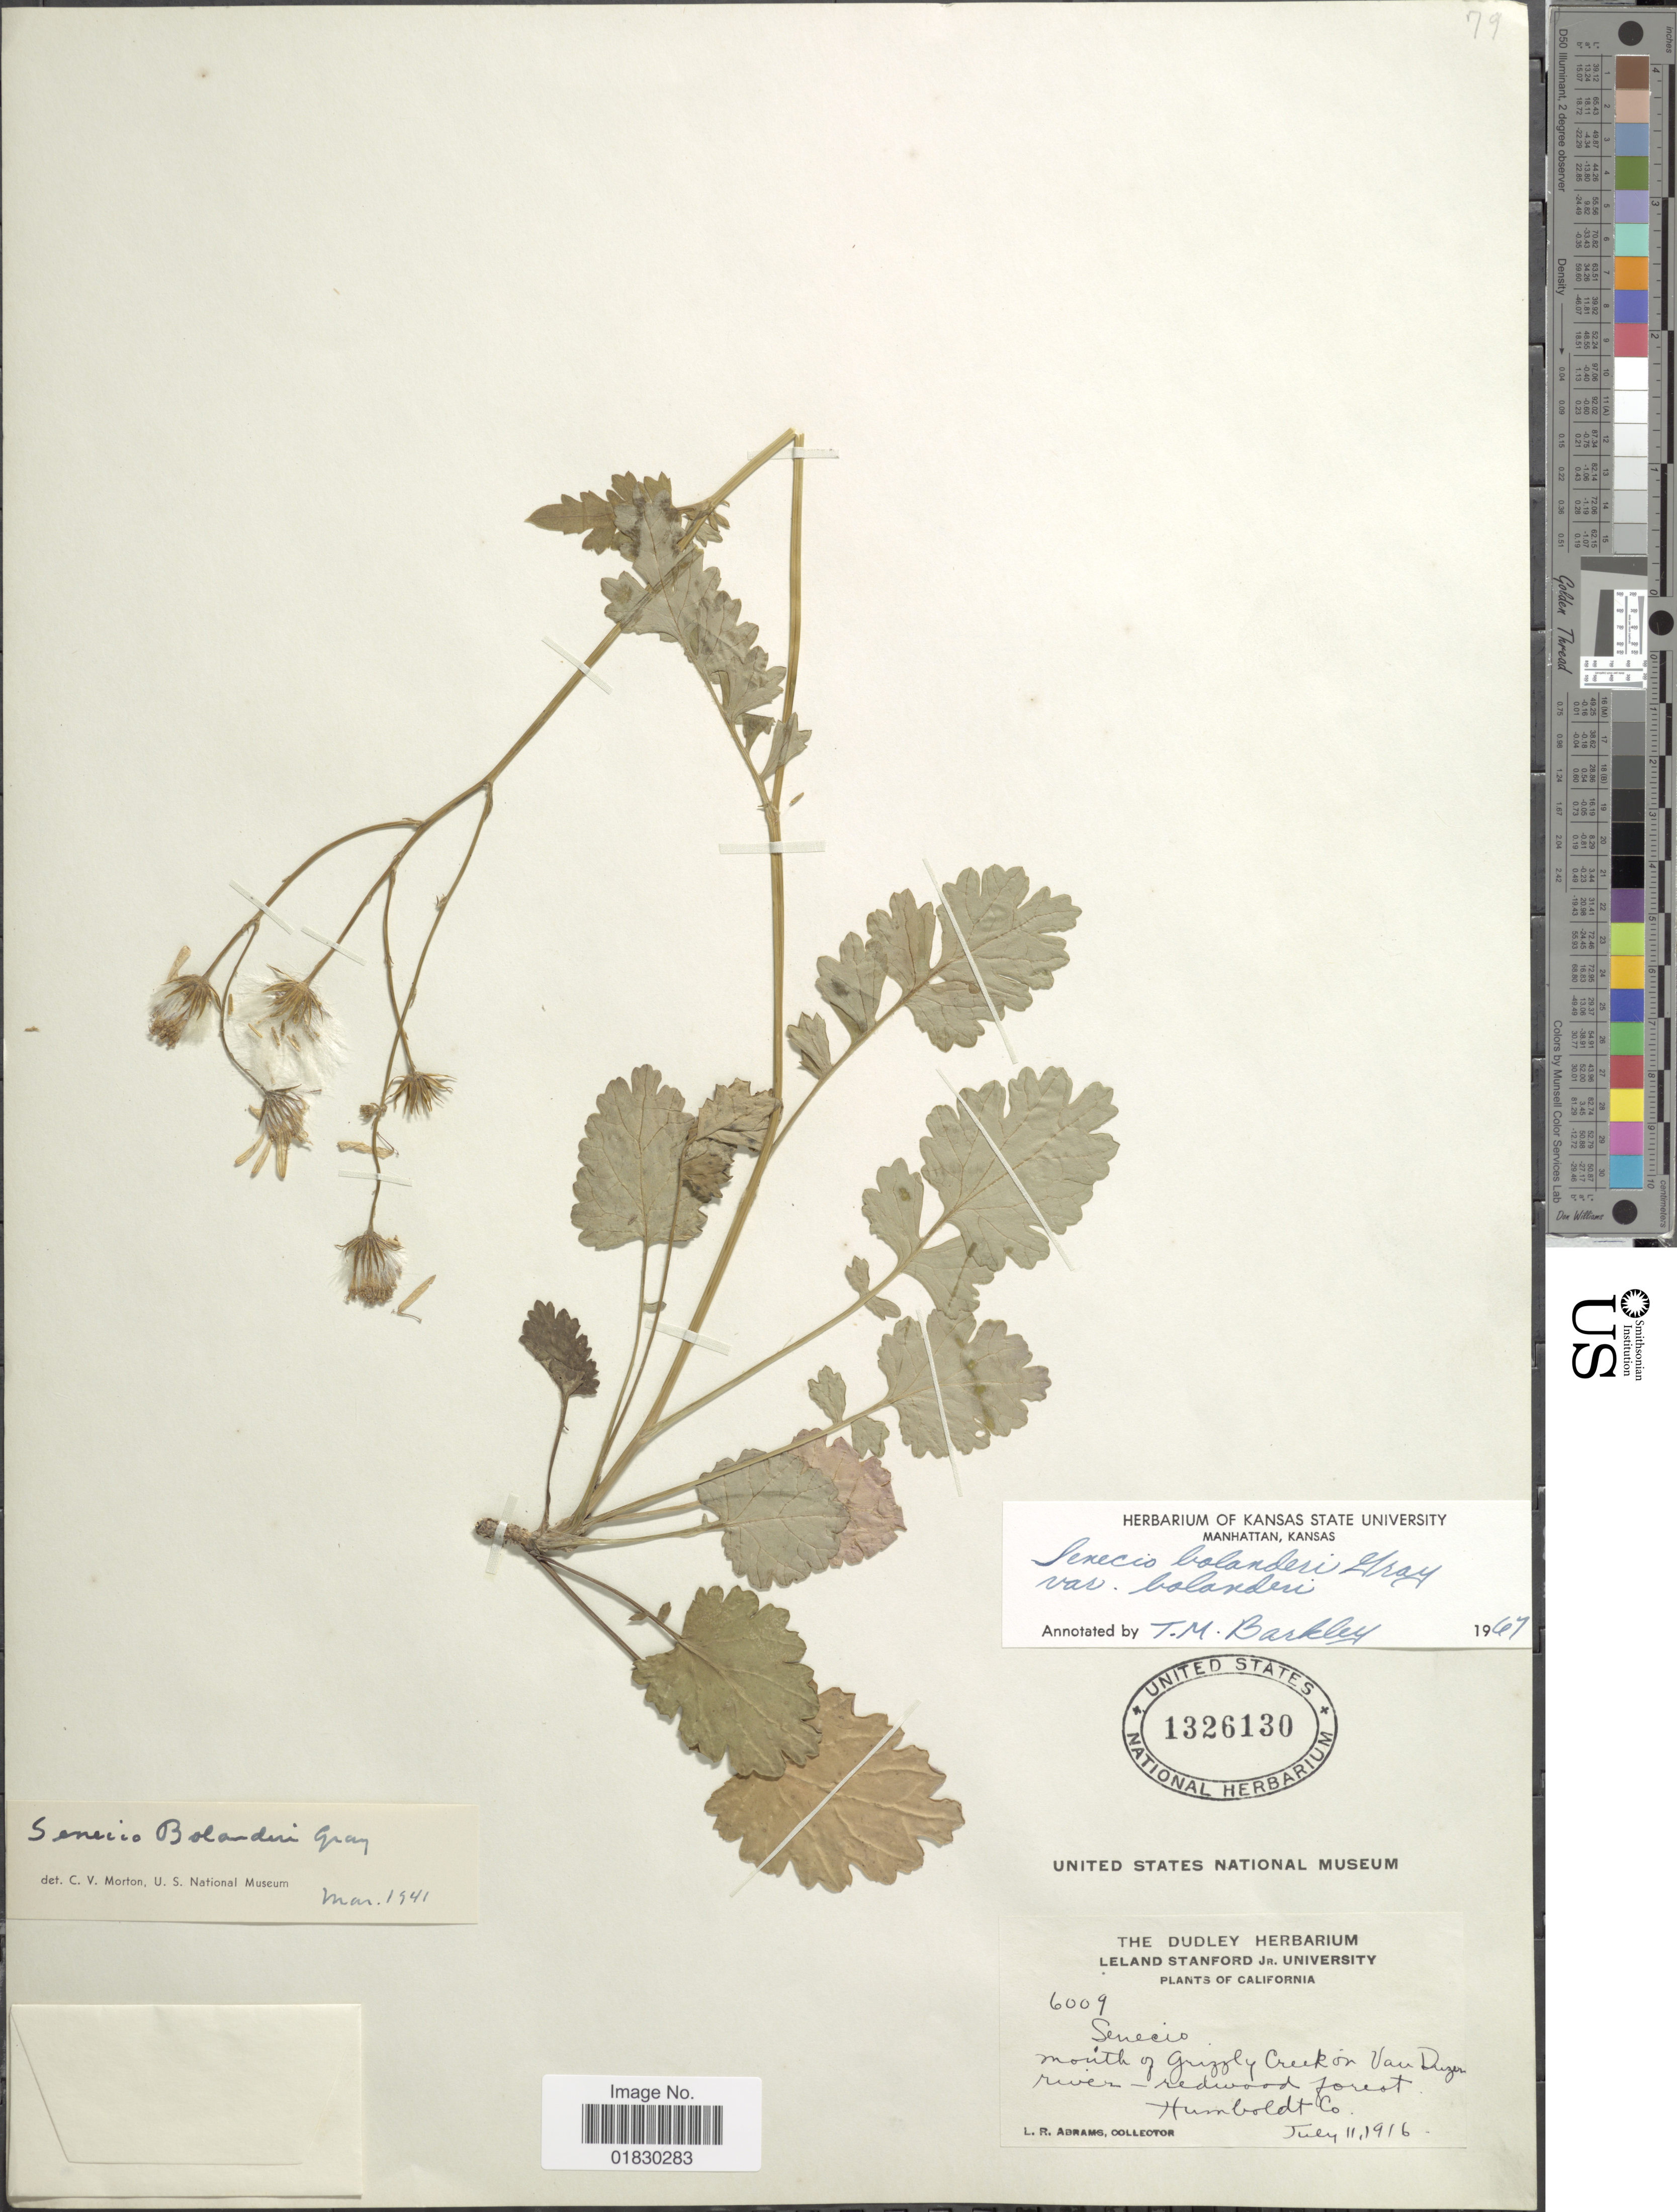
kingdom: Plantae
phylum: Tracheophyta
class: Magnoliopsida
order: Asterales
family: Asteraceae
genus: Packera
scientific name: Packera bolanderi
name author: (A. Gray) W.A. Weber & Á. Löve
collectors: L. Abrams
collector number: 6009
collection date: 1916-07-11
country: United States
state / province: California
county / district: Humboldt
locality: Mouth of Grizzly Creek or Van Duzen river, Redwood Forest, Humboldt Co.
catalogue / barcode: US 1326130